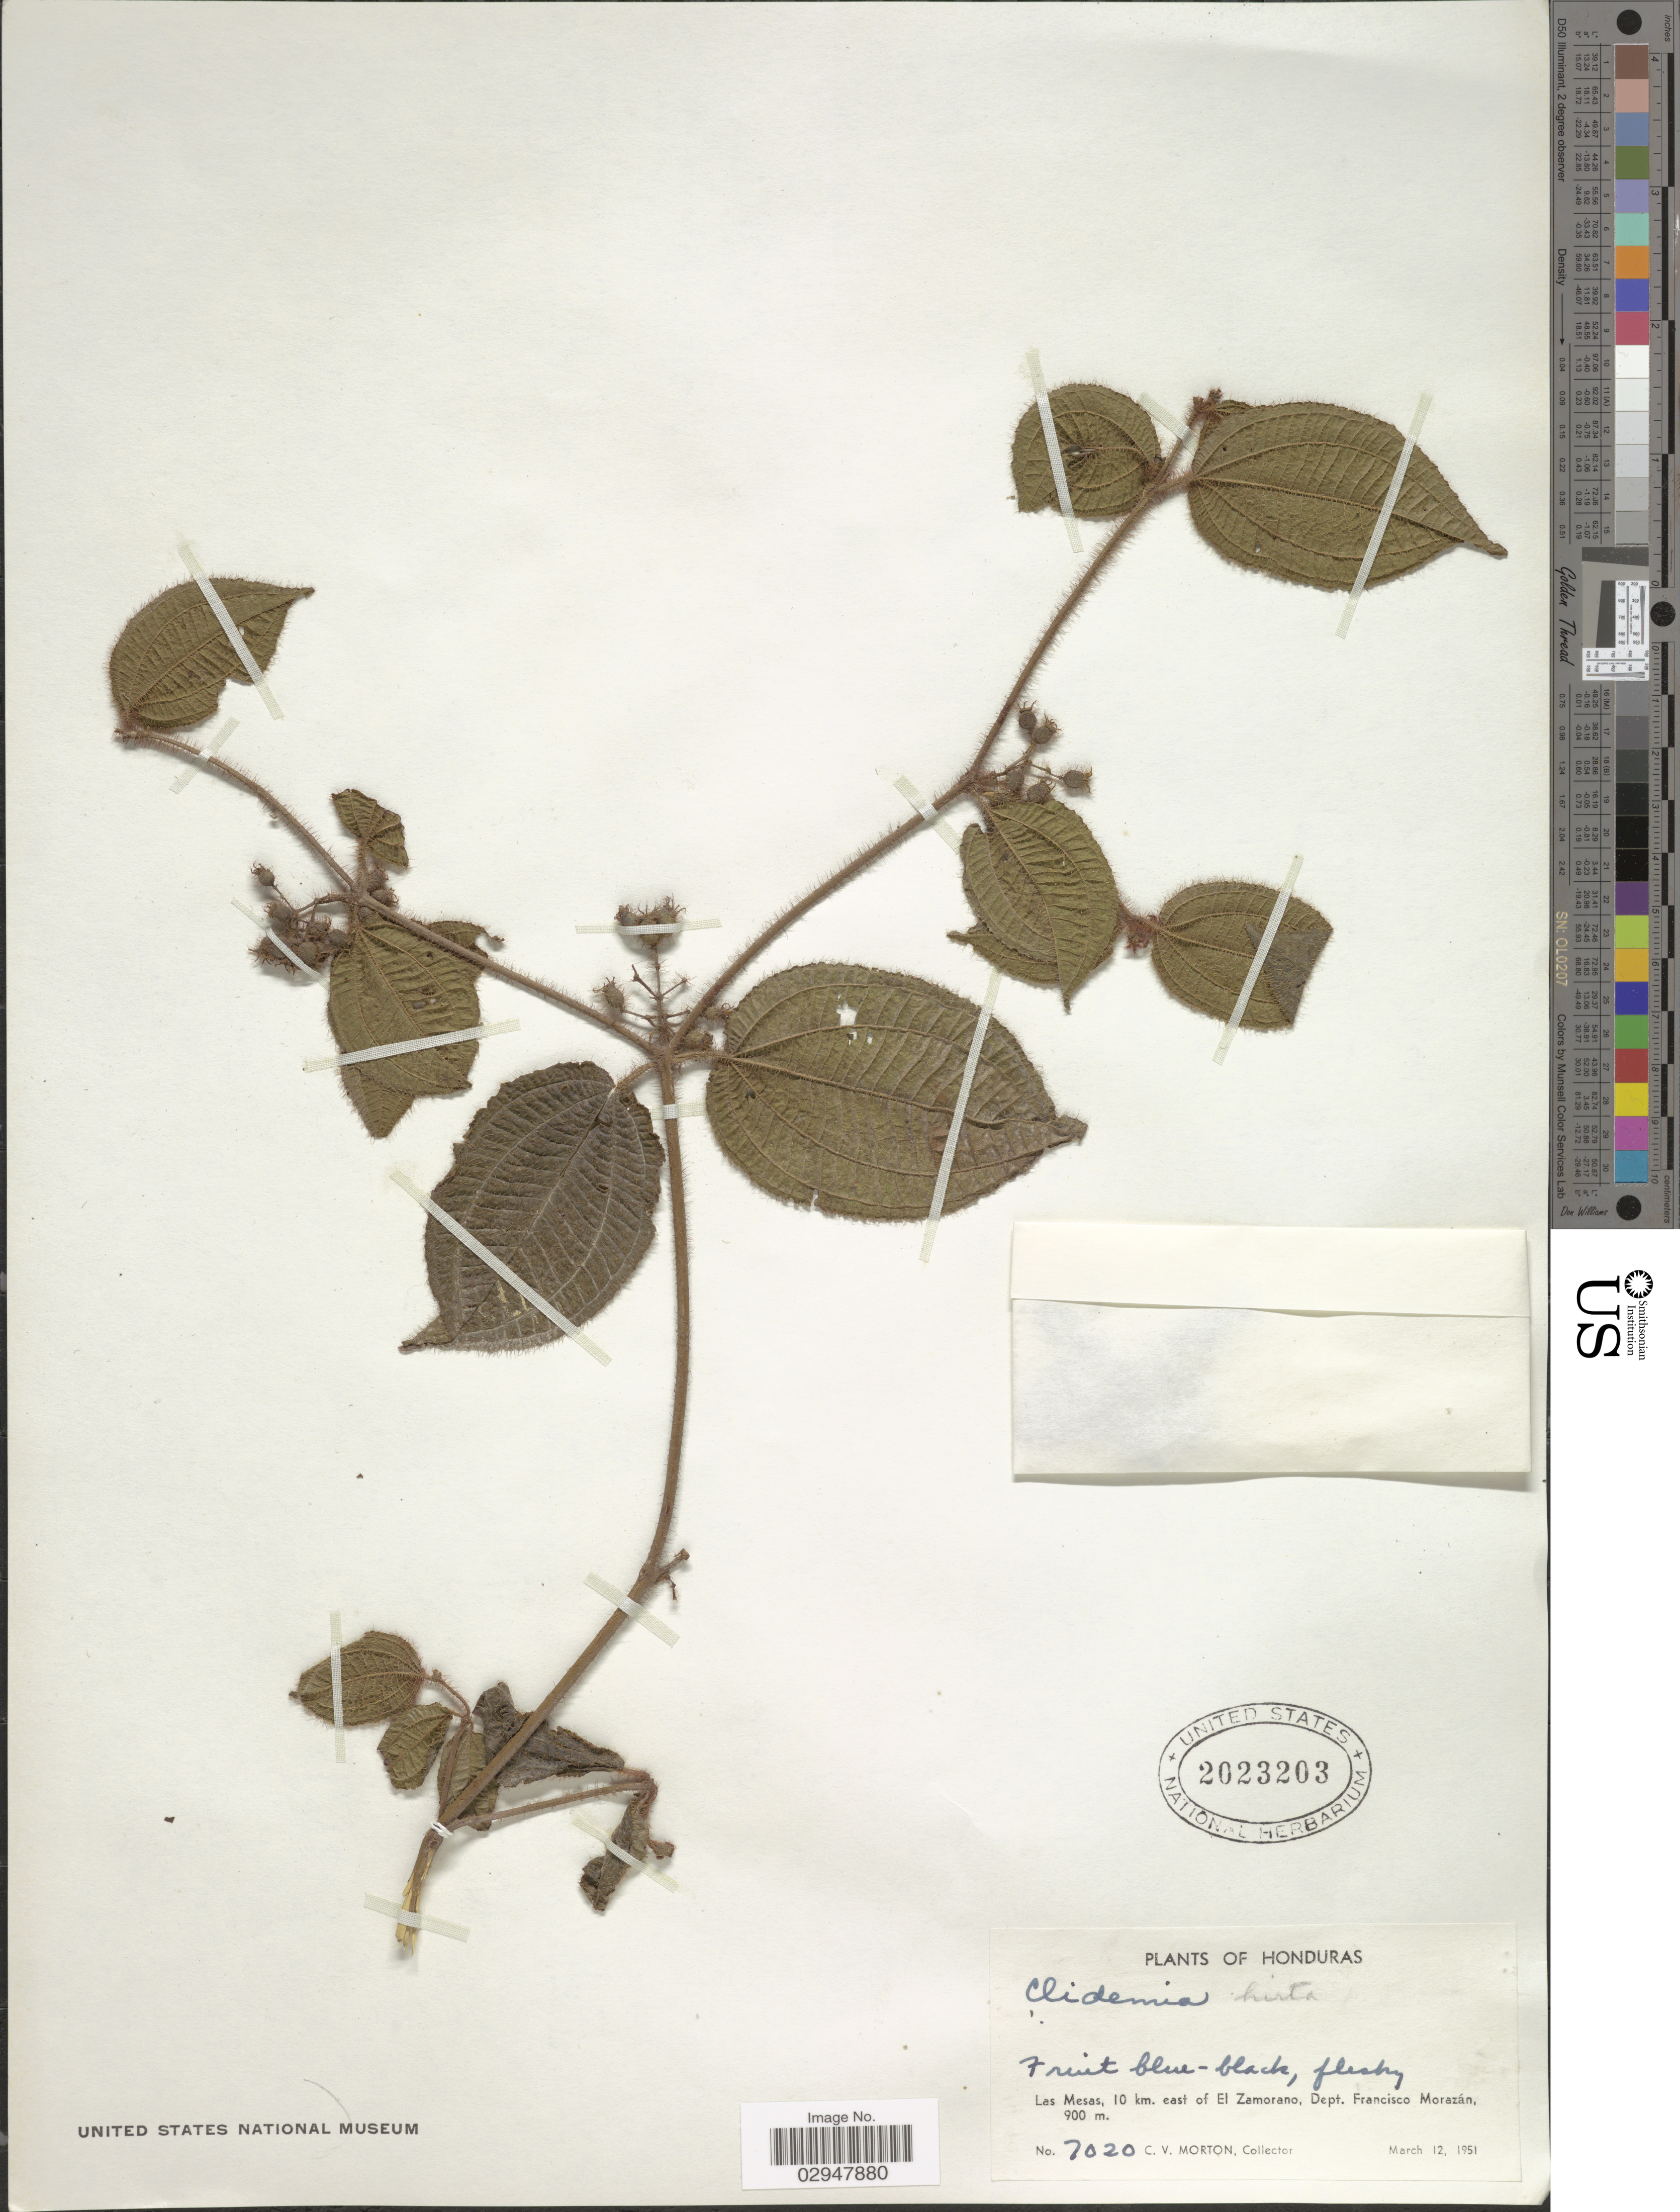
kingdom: Plantae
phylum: Tracheophyta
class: Magnoliopsida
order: Myrtales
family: Melastomataceae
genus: Miconia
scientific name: Miconia hirta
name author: Cogn.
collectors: C. V. Morton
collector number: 7020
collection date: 1951-03-12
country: Honduras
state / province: Fco. Morazán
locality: Las Mesas, 10 km. east of El Zamorano, Dept. Francisco Morazán.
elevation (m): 900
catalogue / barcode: US 2023203